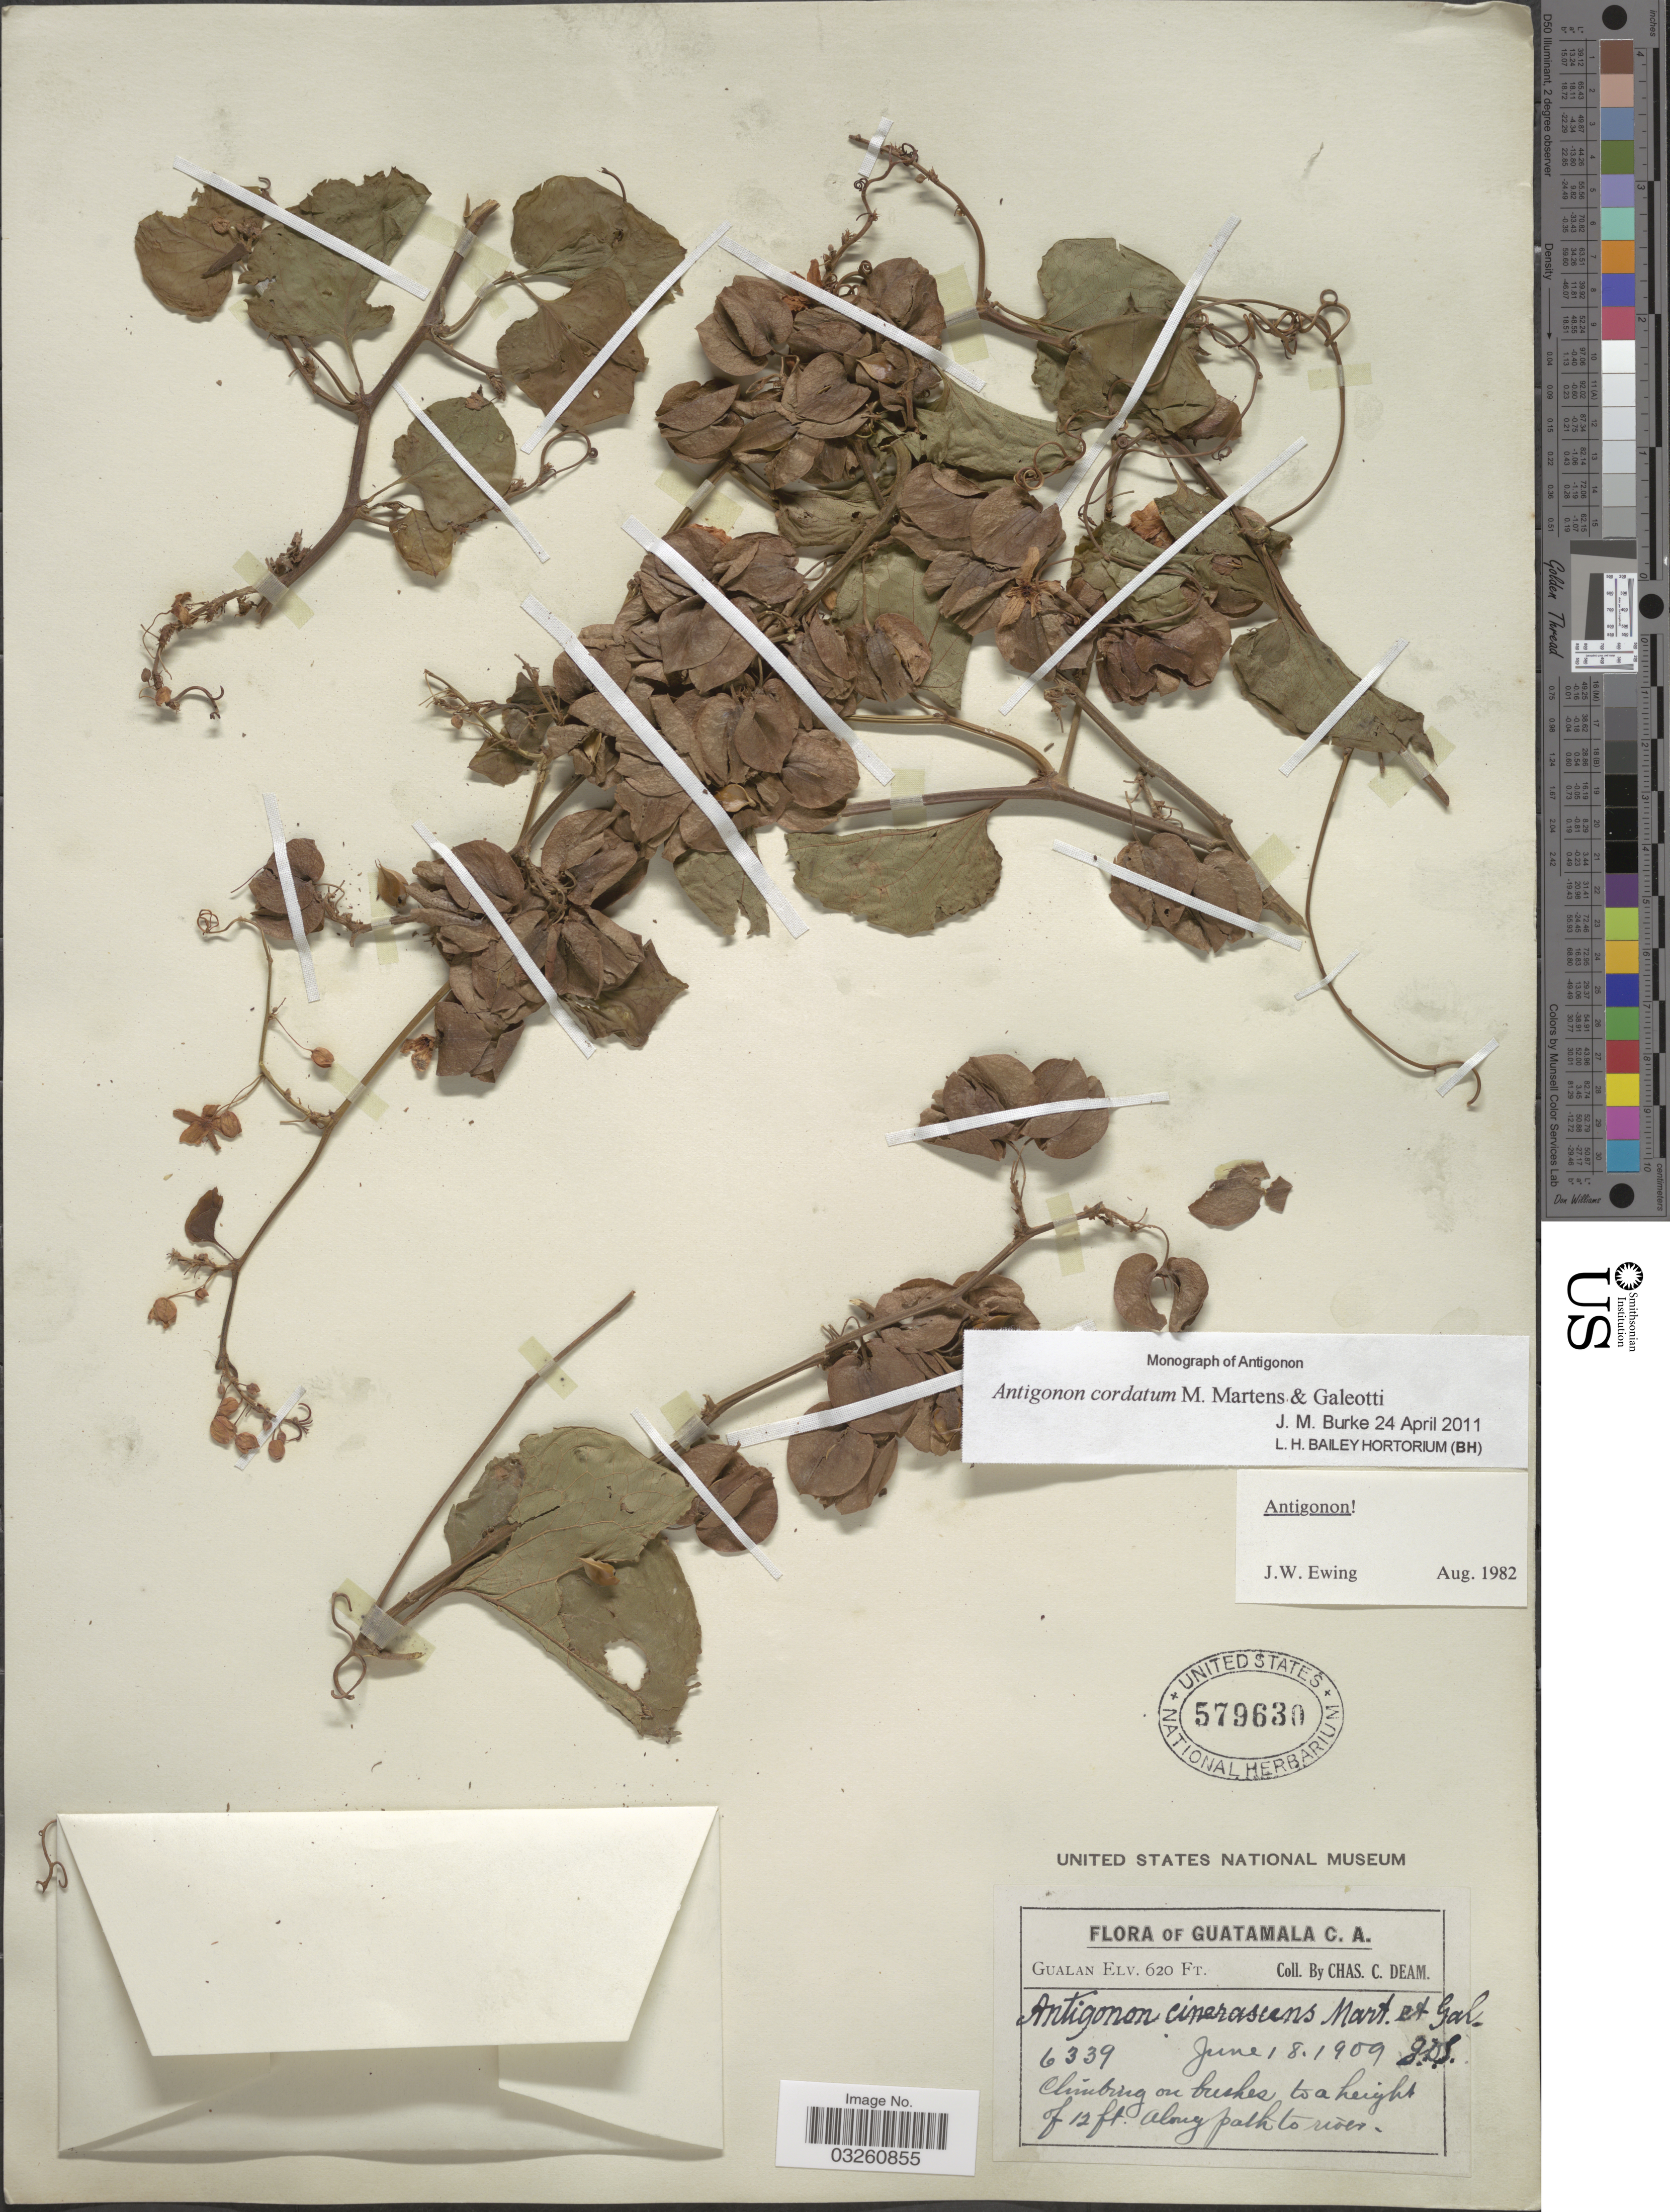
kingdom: Plantae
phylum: Tracheophyta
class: Magnoliopsida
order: Caryophyllales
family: Polygonaceae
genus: Antigonon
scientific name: Antigonon cordatum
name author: M. Martens & Galeotti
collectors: C. C. Deam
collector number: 6339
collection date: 1909-06-18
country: Guatemala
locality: Gualan. Along path to river.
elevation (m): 189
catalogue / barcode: US 579630